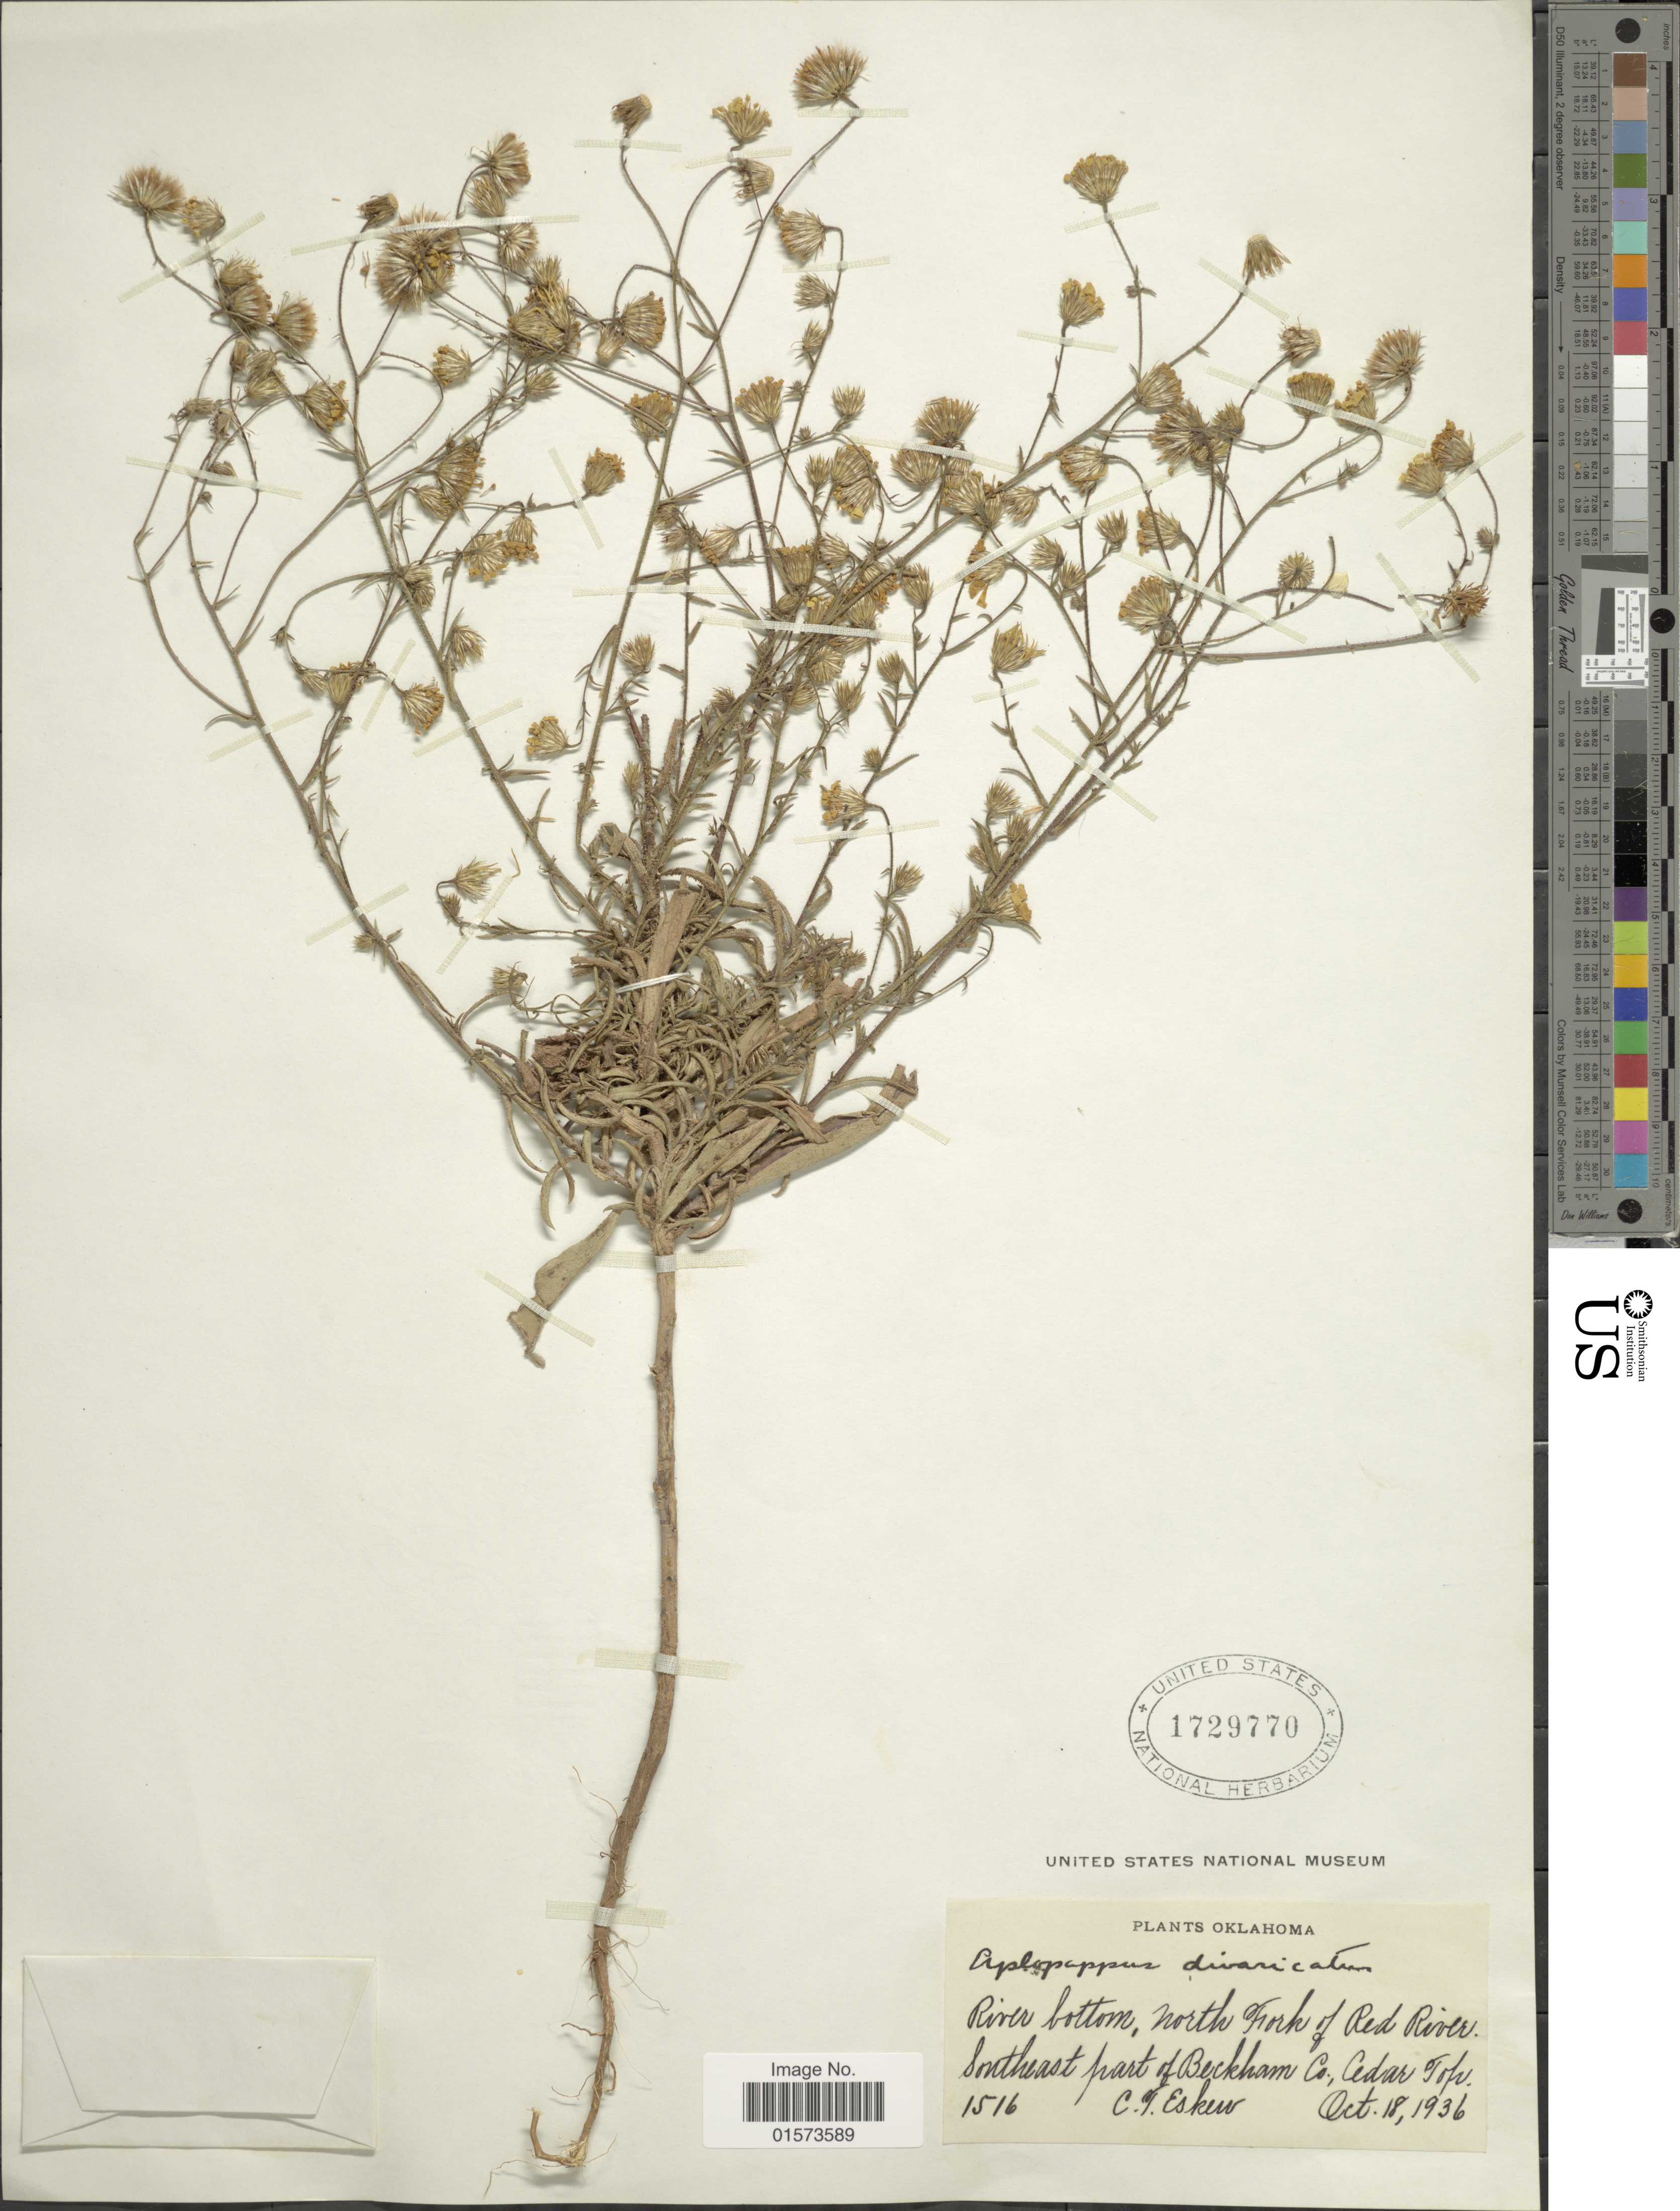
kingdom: Plantae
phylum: Tracheophyta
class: Magnoliopsida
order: Asterales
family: Asteraceae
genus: Croptilon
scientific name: Croptilon divaricatum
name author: (Nutt.) Raf.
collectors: C. Eskew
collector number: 1516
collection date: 1936-10-18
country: United States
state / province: Oklahoma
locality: River bottom, north Fork of Red River, southeast part of Beckham Co., Cedar Top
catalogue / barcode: US 1729770